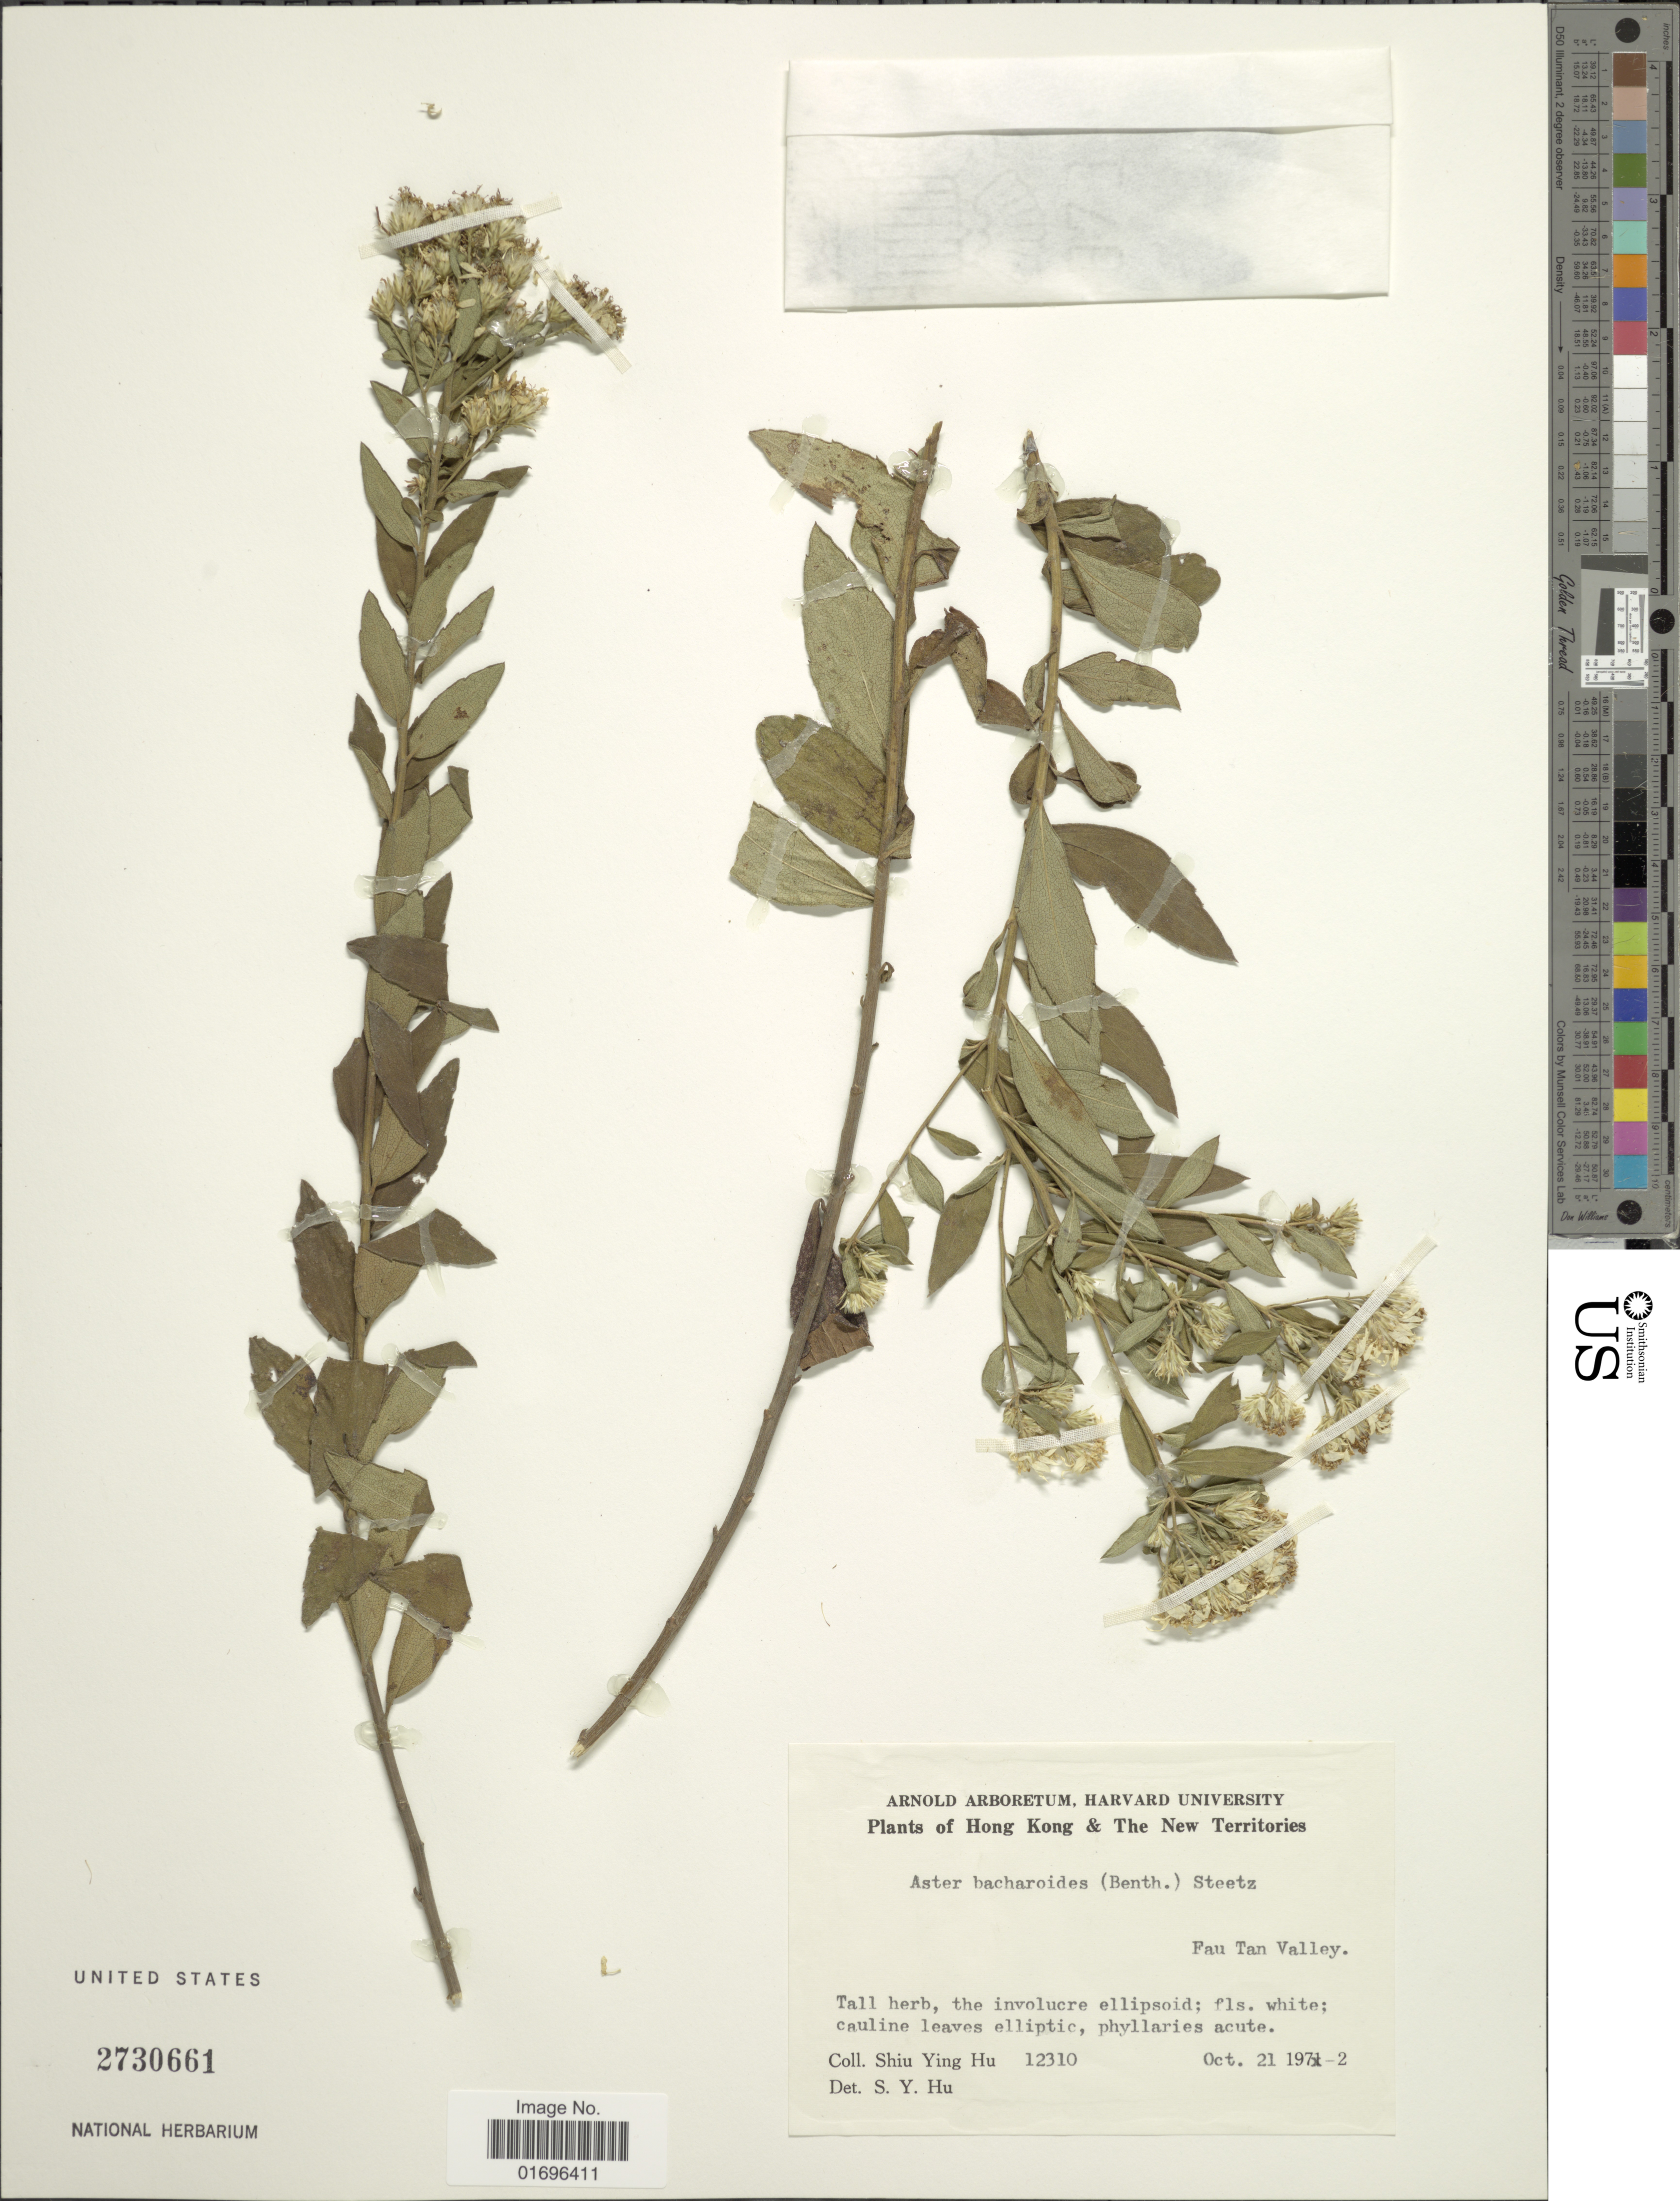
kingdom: Plantae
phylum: Tracheophyta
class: Magnoliopsida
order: Asterales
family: Asteraceae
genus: Aster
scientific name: Aster baccharoides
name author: (Benth.) Steetz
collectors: S. Y. Hu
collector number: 12310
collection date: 1972-10-21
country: China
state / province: Hong Kong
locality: Hong Kong & The New Territories. Fau Ta Valley.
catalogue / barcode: US 2730661